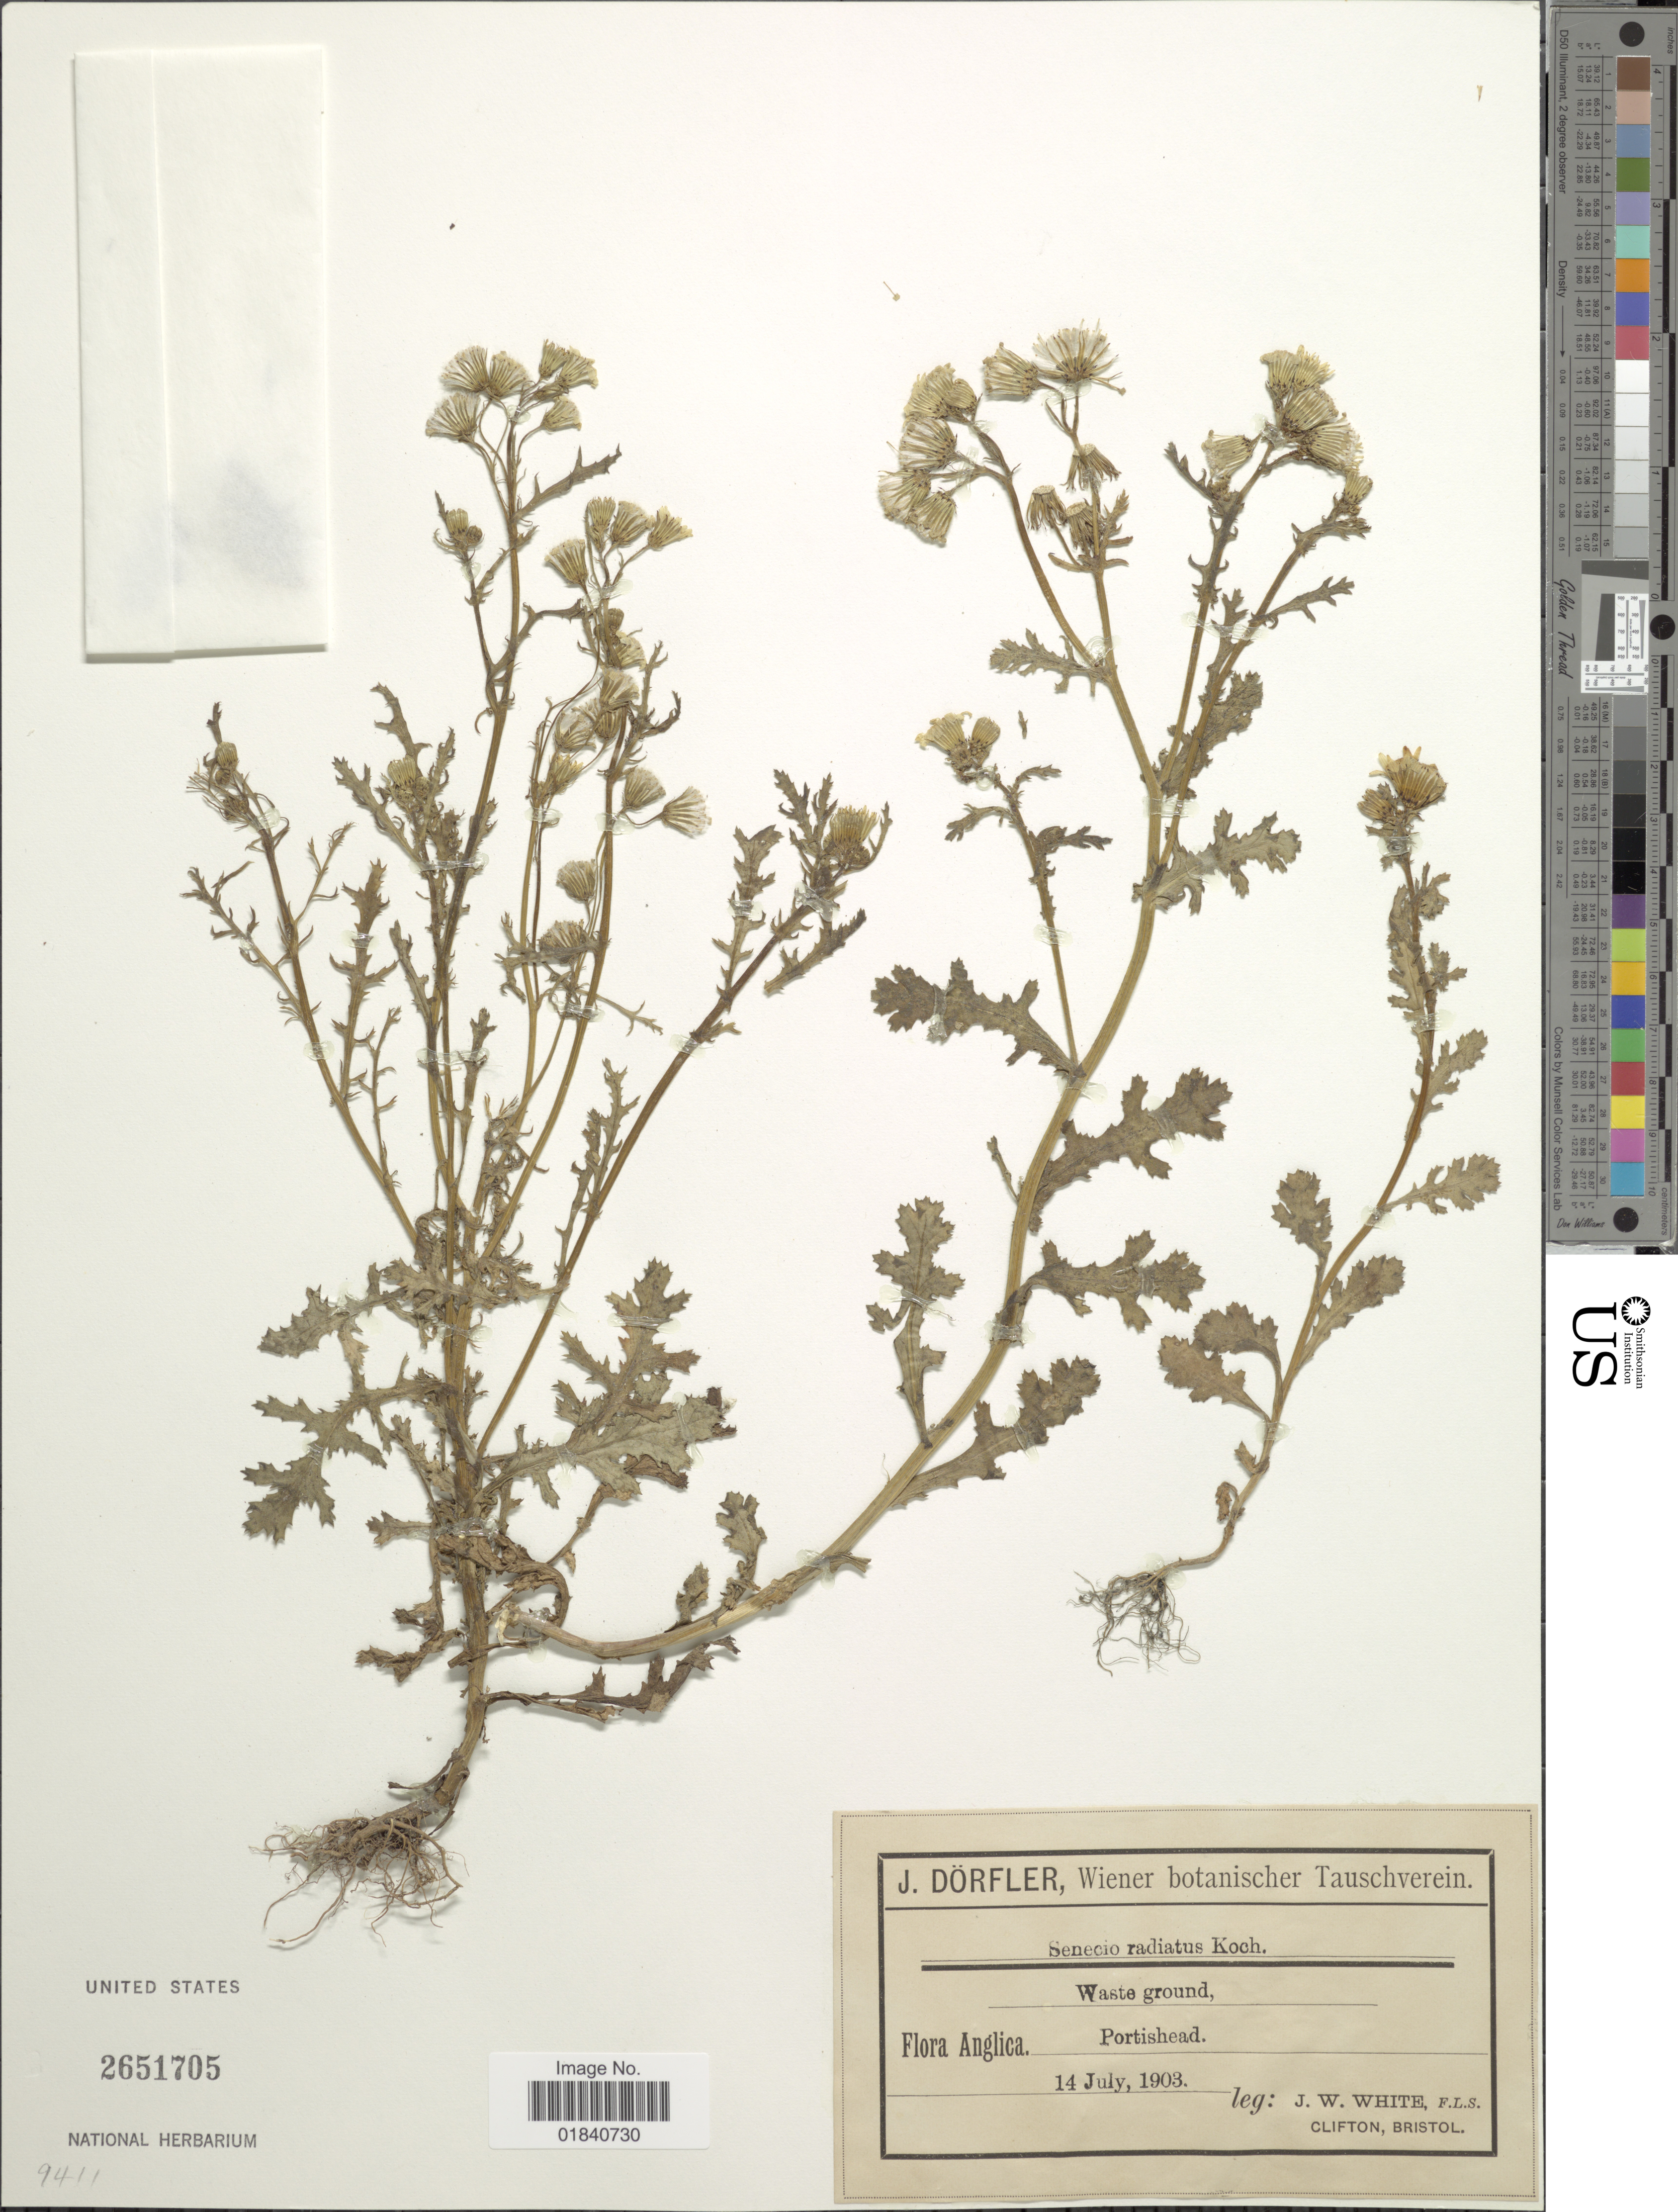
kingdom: Plantae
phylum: Tracheophyta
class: Magnoliopsida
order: Asterales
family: Asteraceae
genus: Senecio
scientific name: Senecio radiatus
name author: Cuatrec.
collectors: J. W. White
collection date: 1903-07-14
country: United Kingdom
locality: Anglica. Portishead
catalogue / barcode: US 2651705